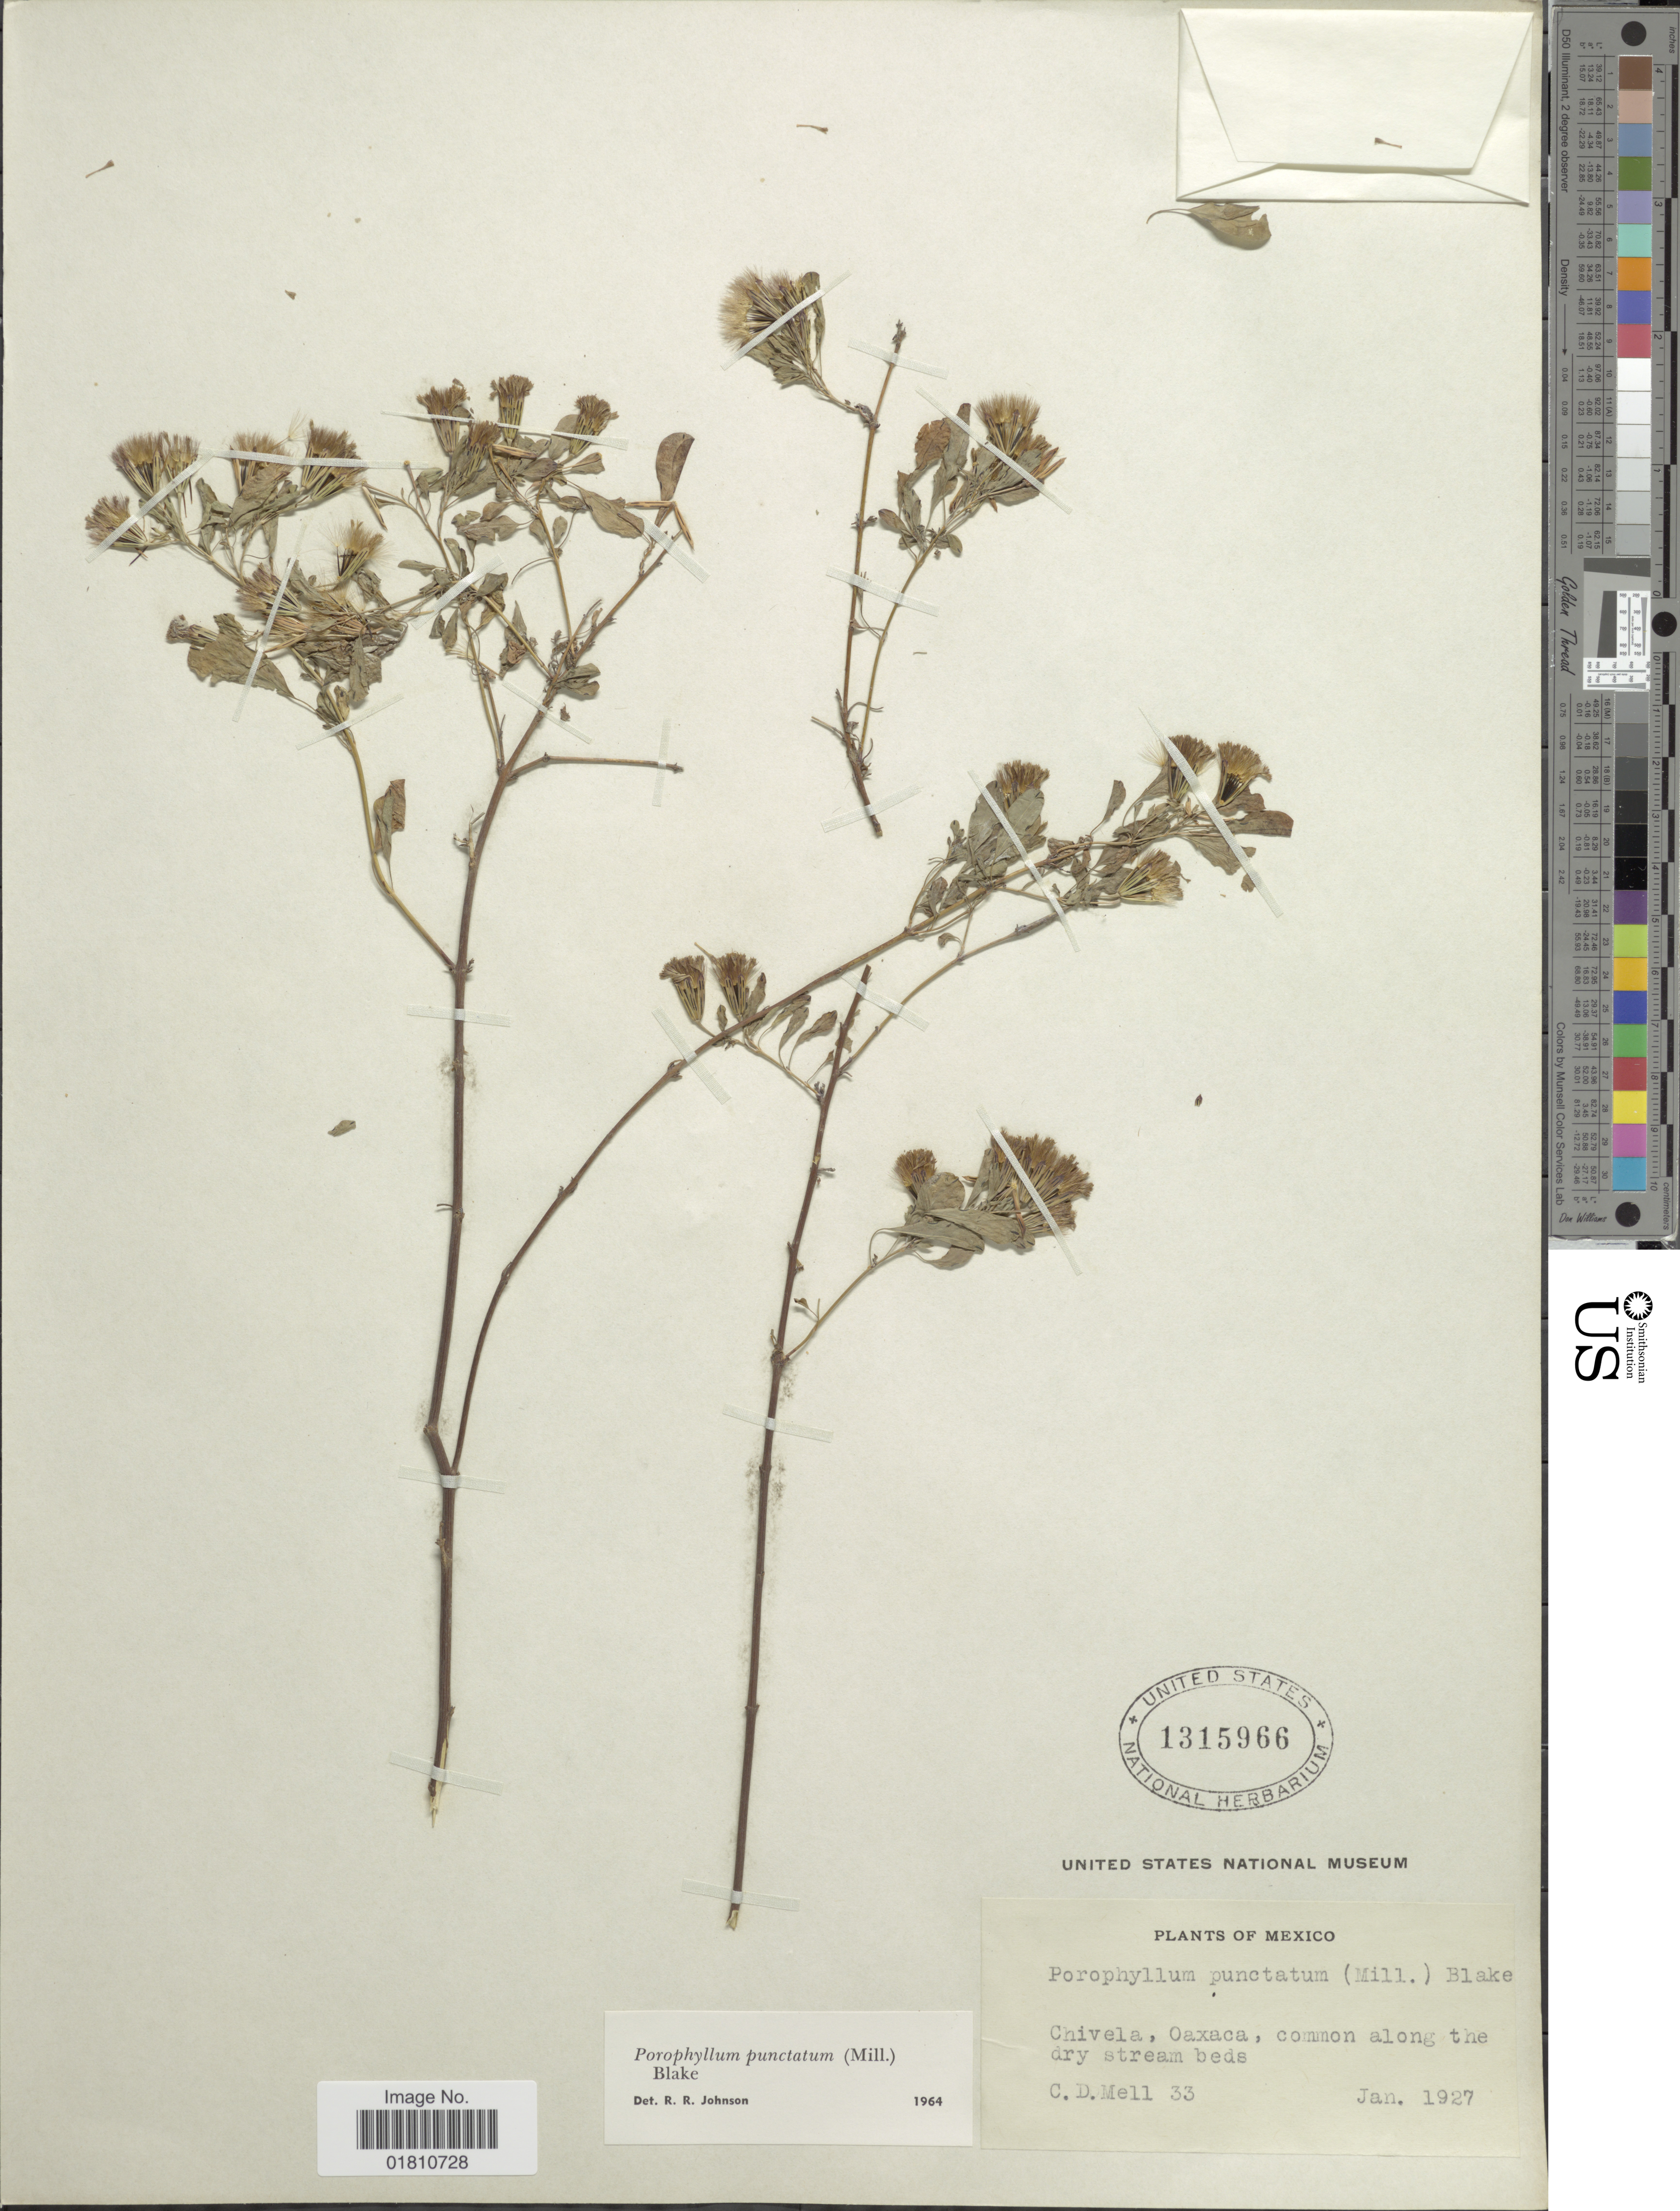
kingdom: Plantae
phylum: Tracheophyta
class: Magnoliopsida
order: Asterales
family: Asteraceae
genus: Porophyllum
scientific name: Porophyllum punctatum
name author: (Mill.) S.F. Blake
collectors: C. D. Mell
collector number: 33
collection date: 1927-01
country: Mexico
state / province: Oaxaca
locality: Chivela, common along the dry stream beds.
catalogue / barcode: US 1315966